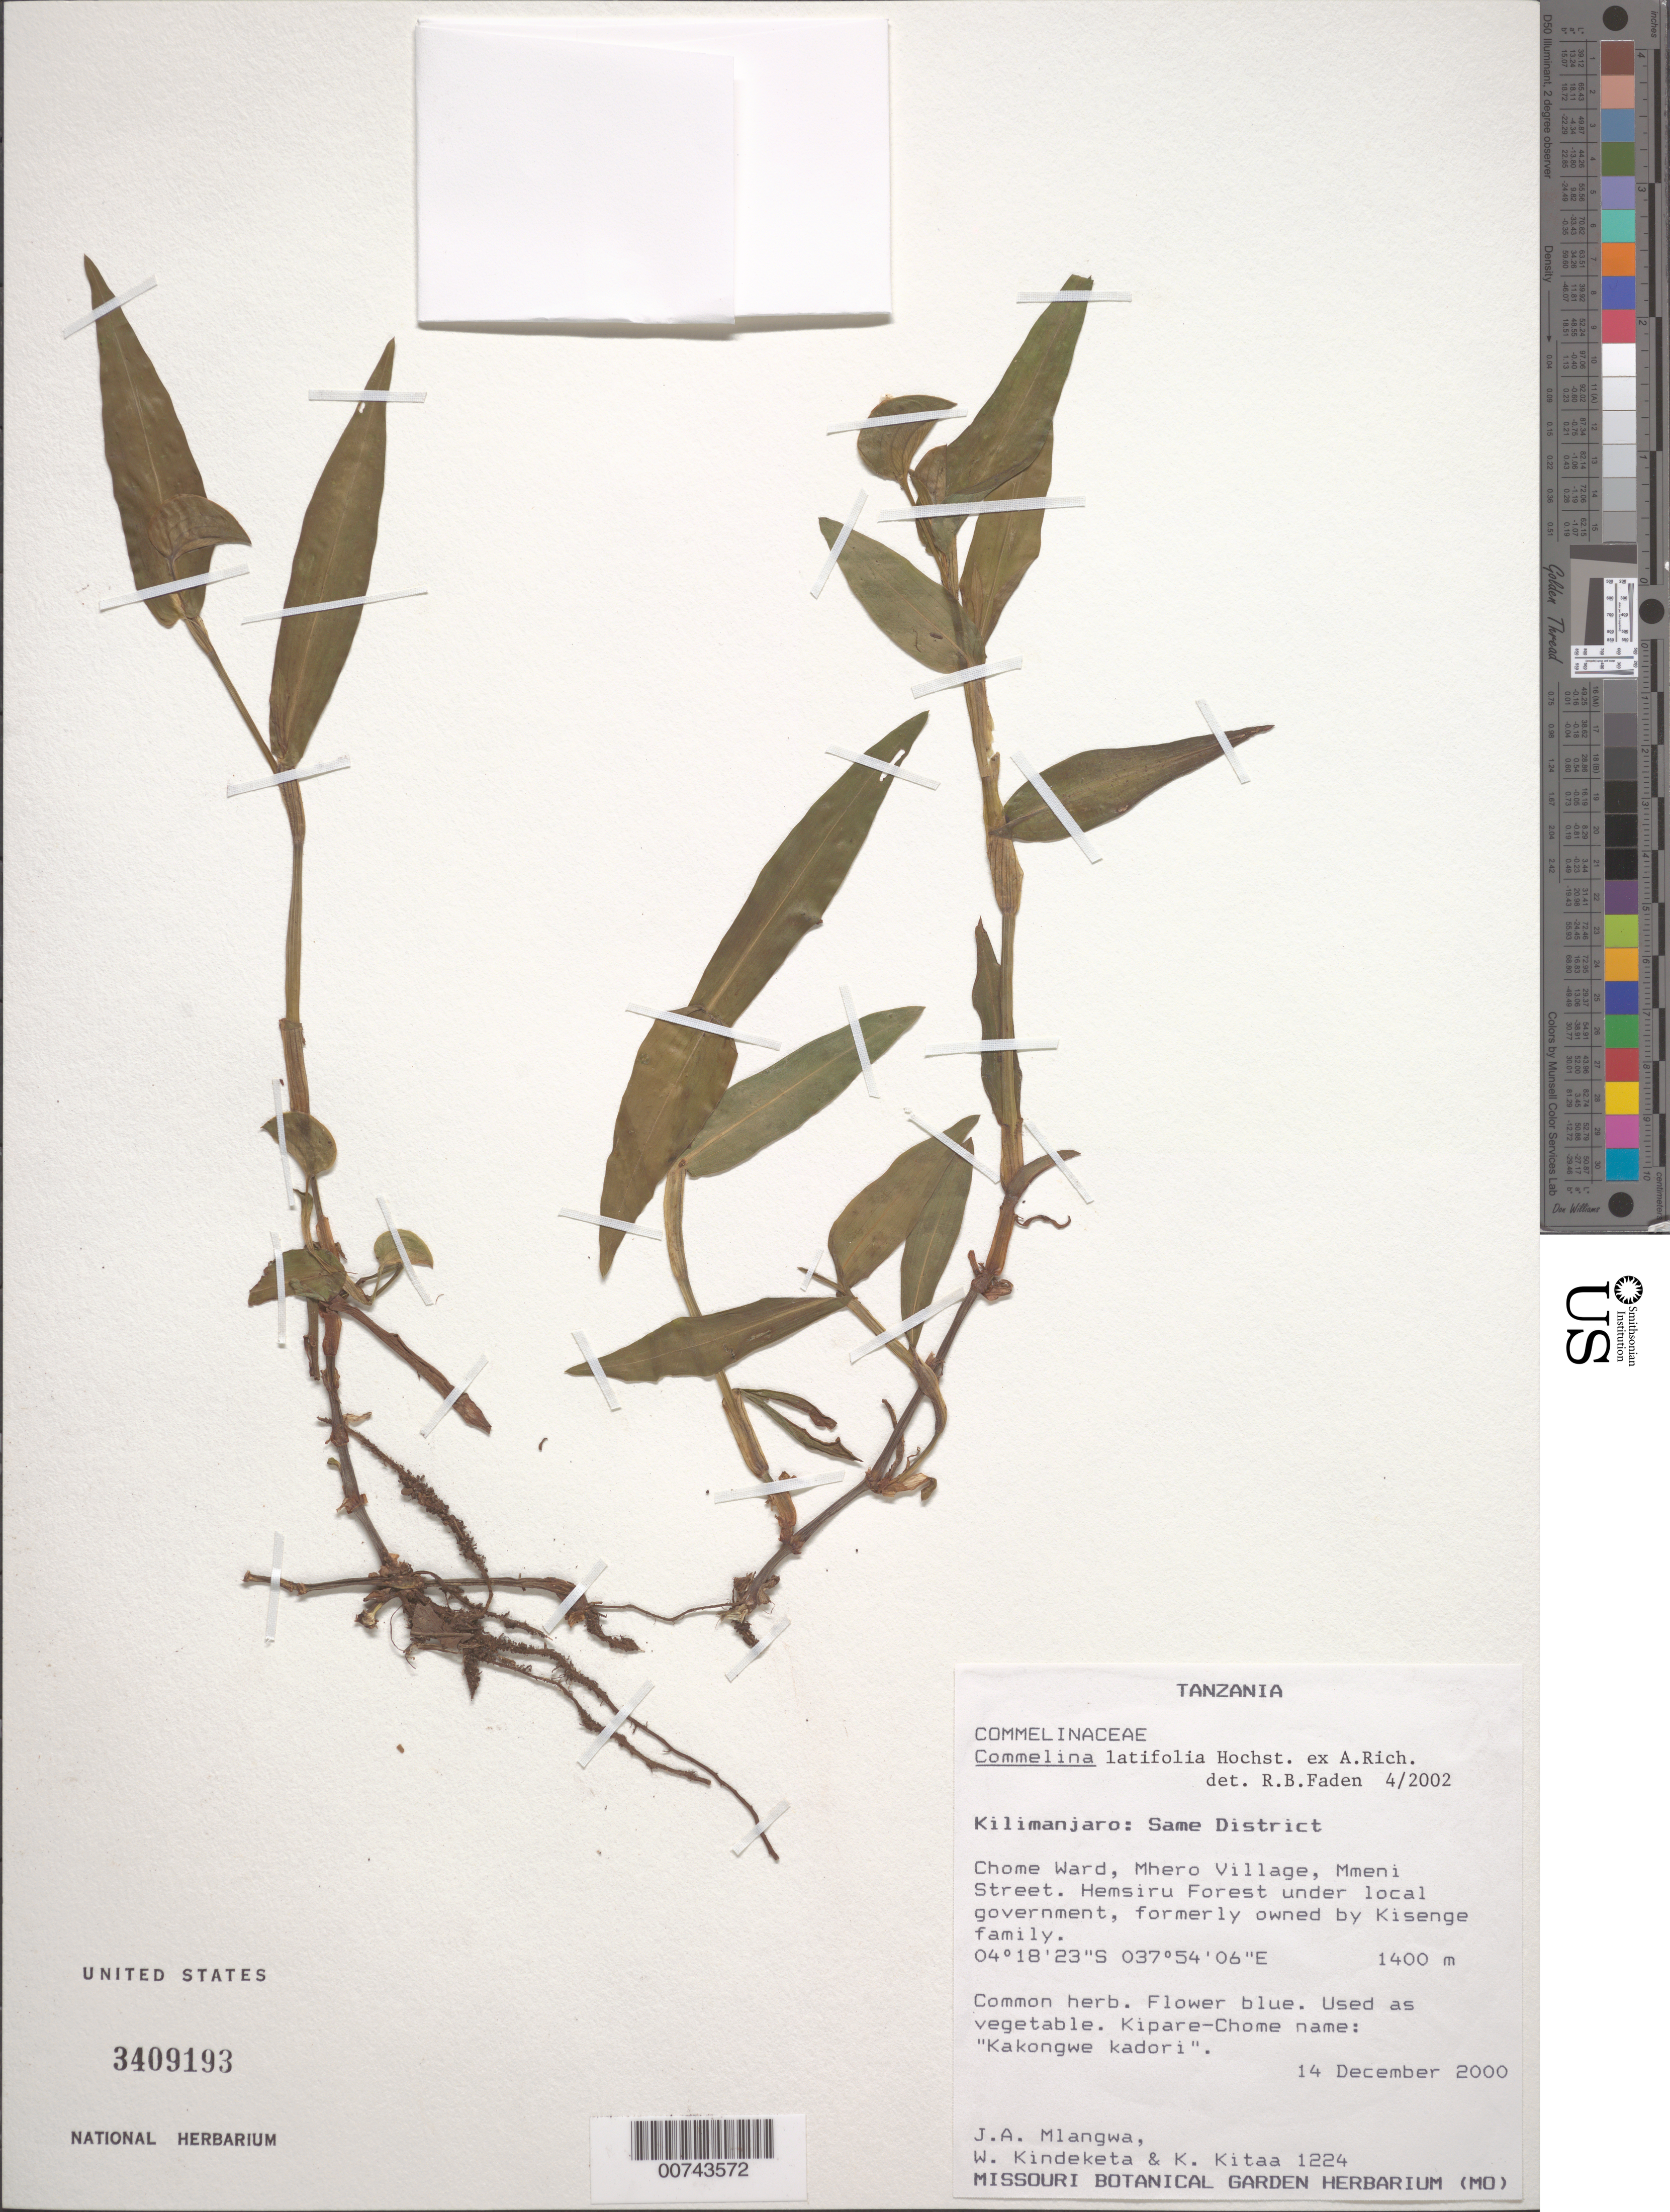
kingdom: Plantae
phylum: Tracheophyta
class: Liliopsida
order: Commelinales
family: Commelinaceae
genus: Commelina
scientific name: Commelina latifolia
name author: Hochst. ex A. Rich.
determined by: Faden, Robert B., (US), Smithsonian Institution - National Museum of Natural History (UNITED STATES)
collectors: J. Mlangwa, W. Kindeketa & K. Kitaa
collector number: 1224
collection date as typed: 14 Dec 2000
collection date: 2000-12-14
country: Tanzania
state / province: Kilimanjaro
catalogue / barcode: US 3409193